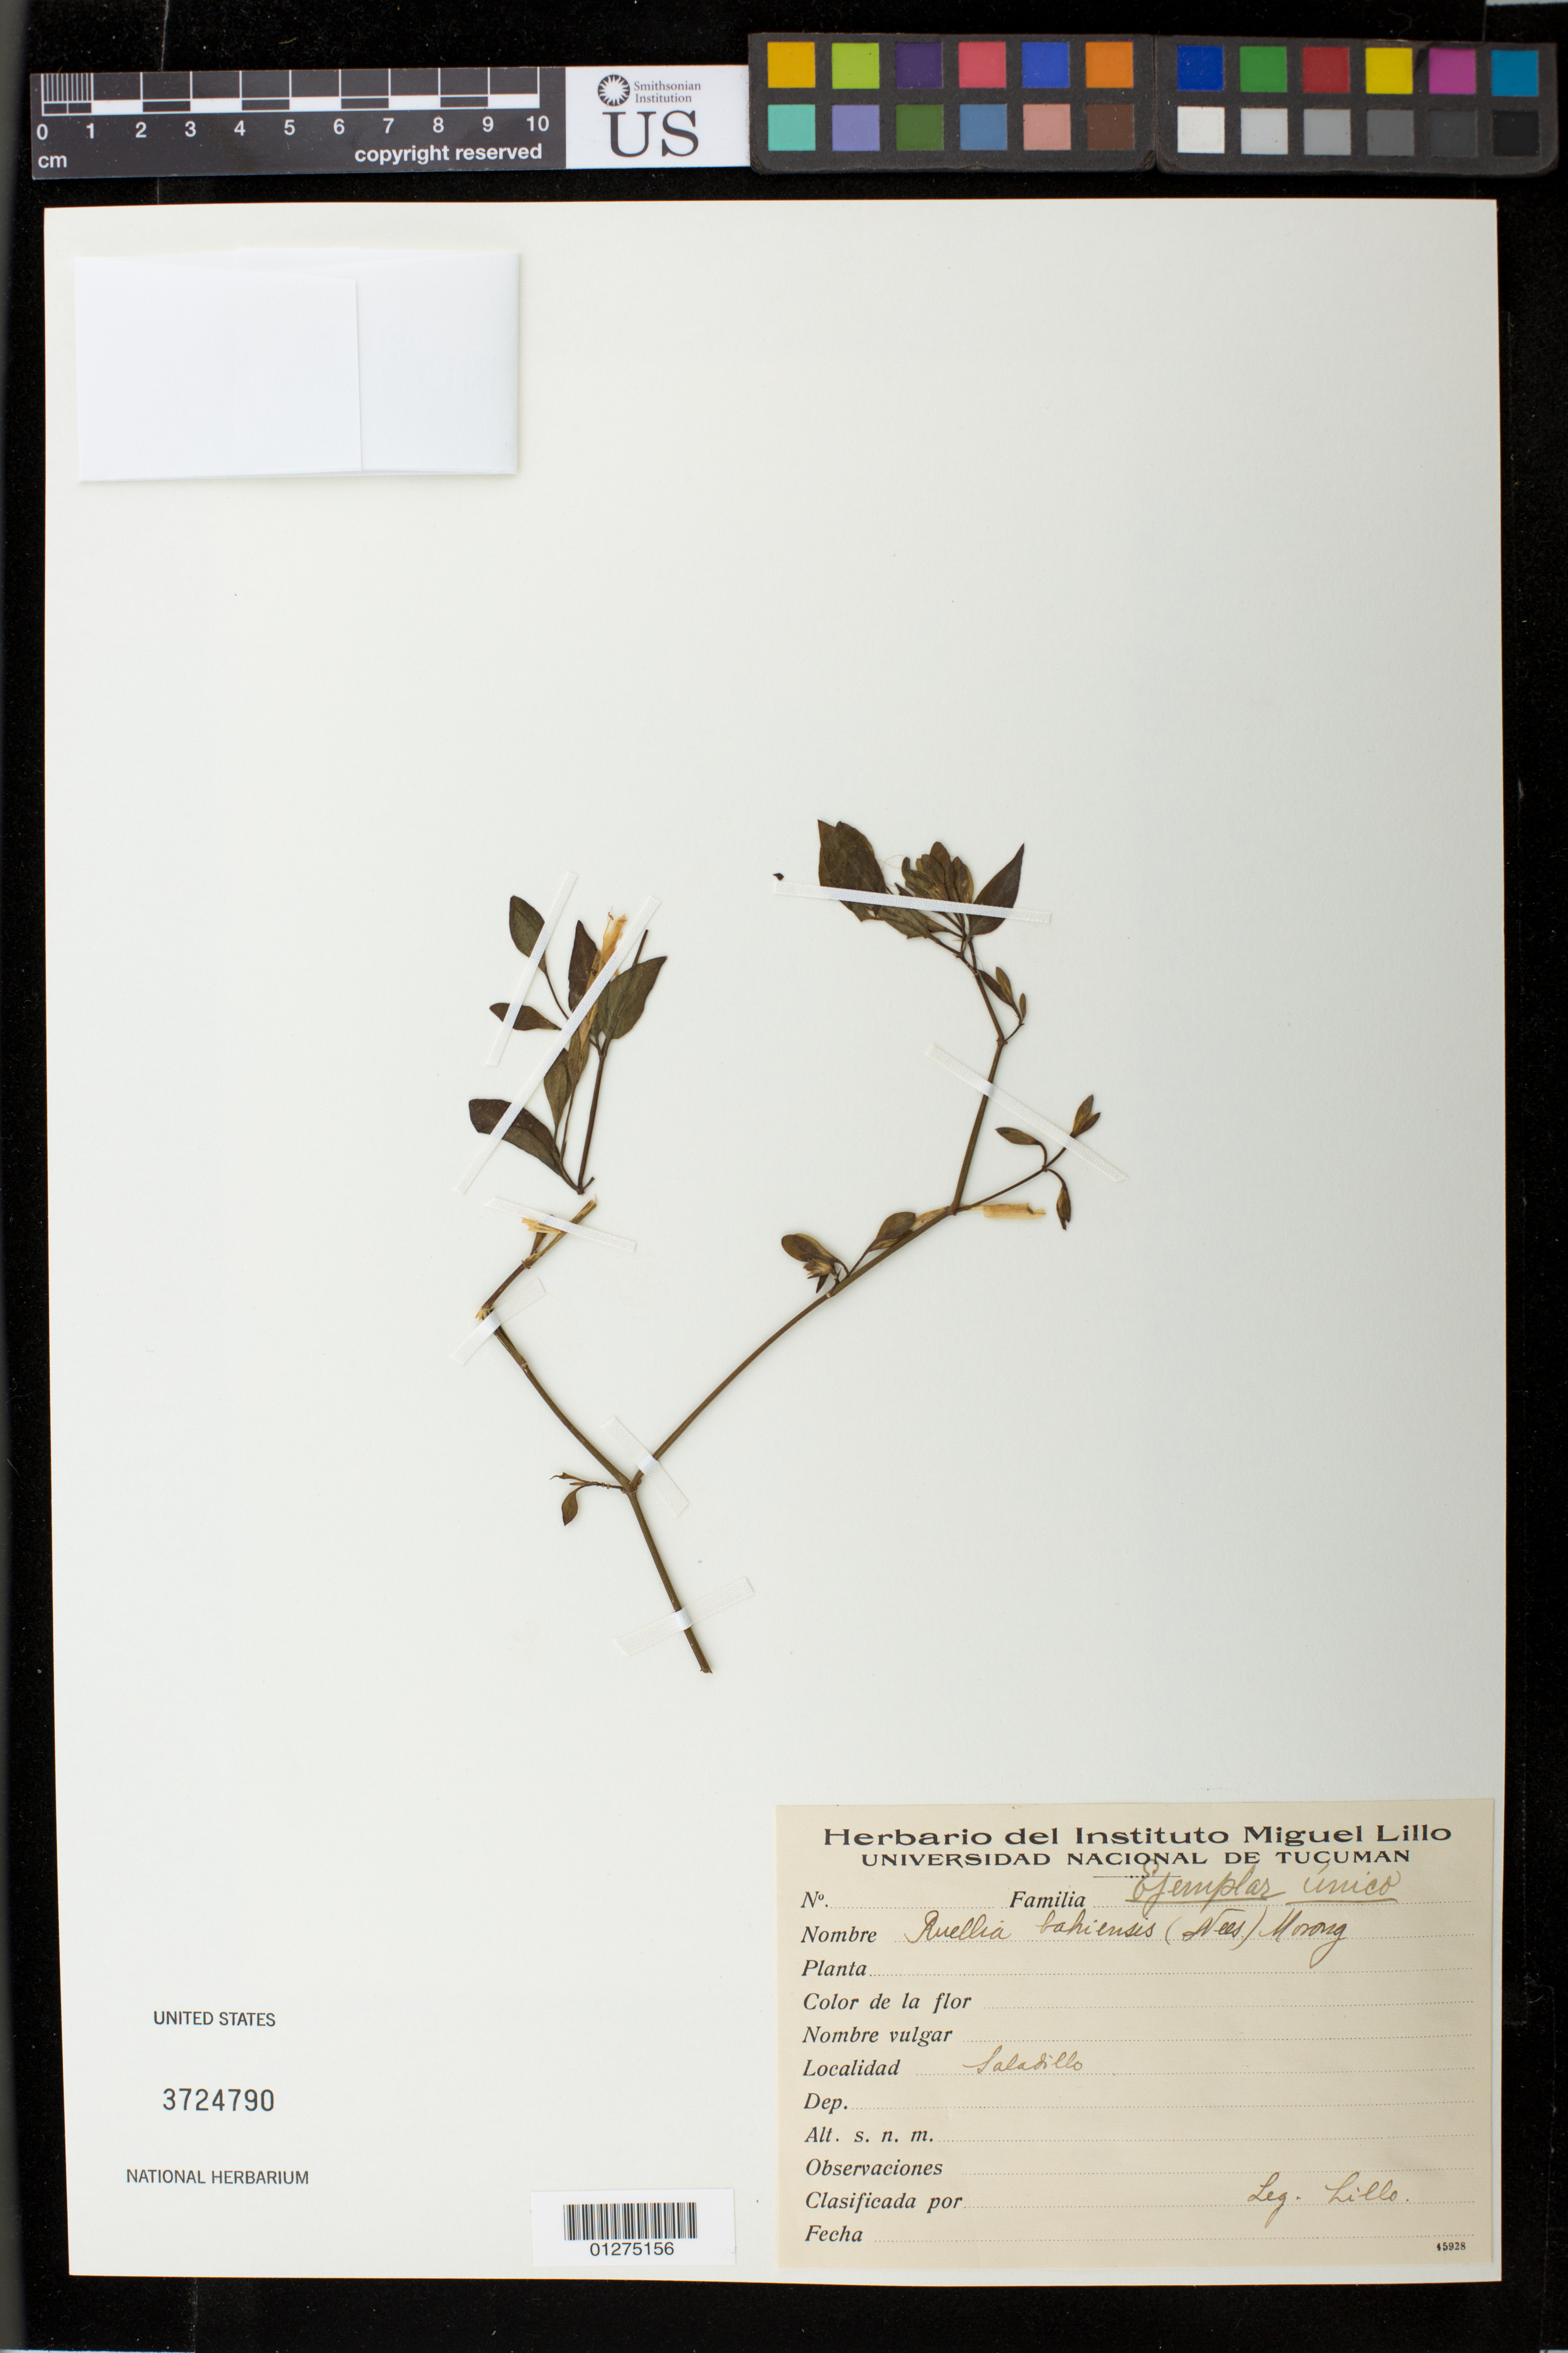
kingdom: Plantae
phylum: Tracheophyta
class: Magnoliopsida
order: Lamiales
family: Acanthaceae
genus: Ruellia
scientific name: Ruellia bahiensis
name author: (Nees) Morong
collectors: -. Lillo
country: Argentina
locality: Saladillo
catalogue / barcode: US 3724790